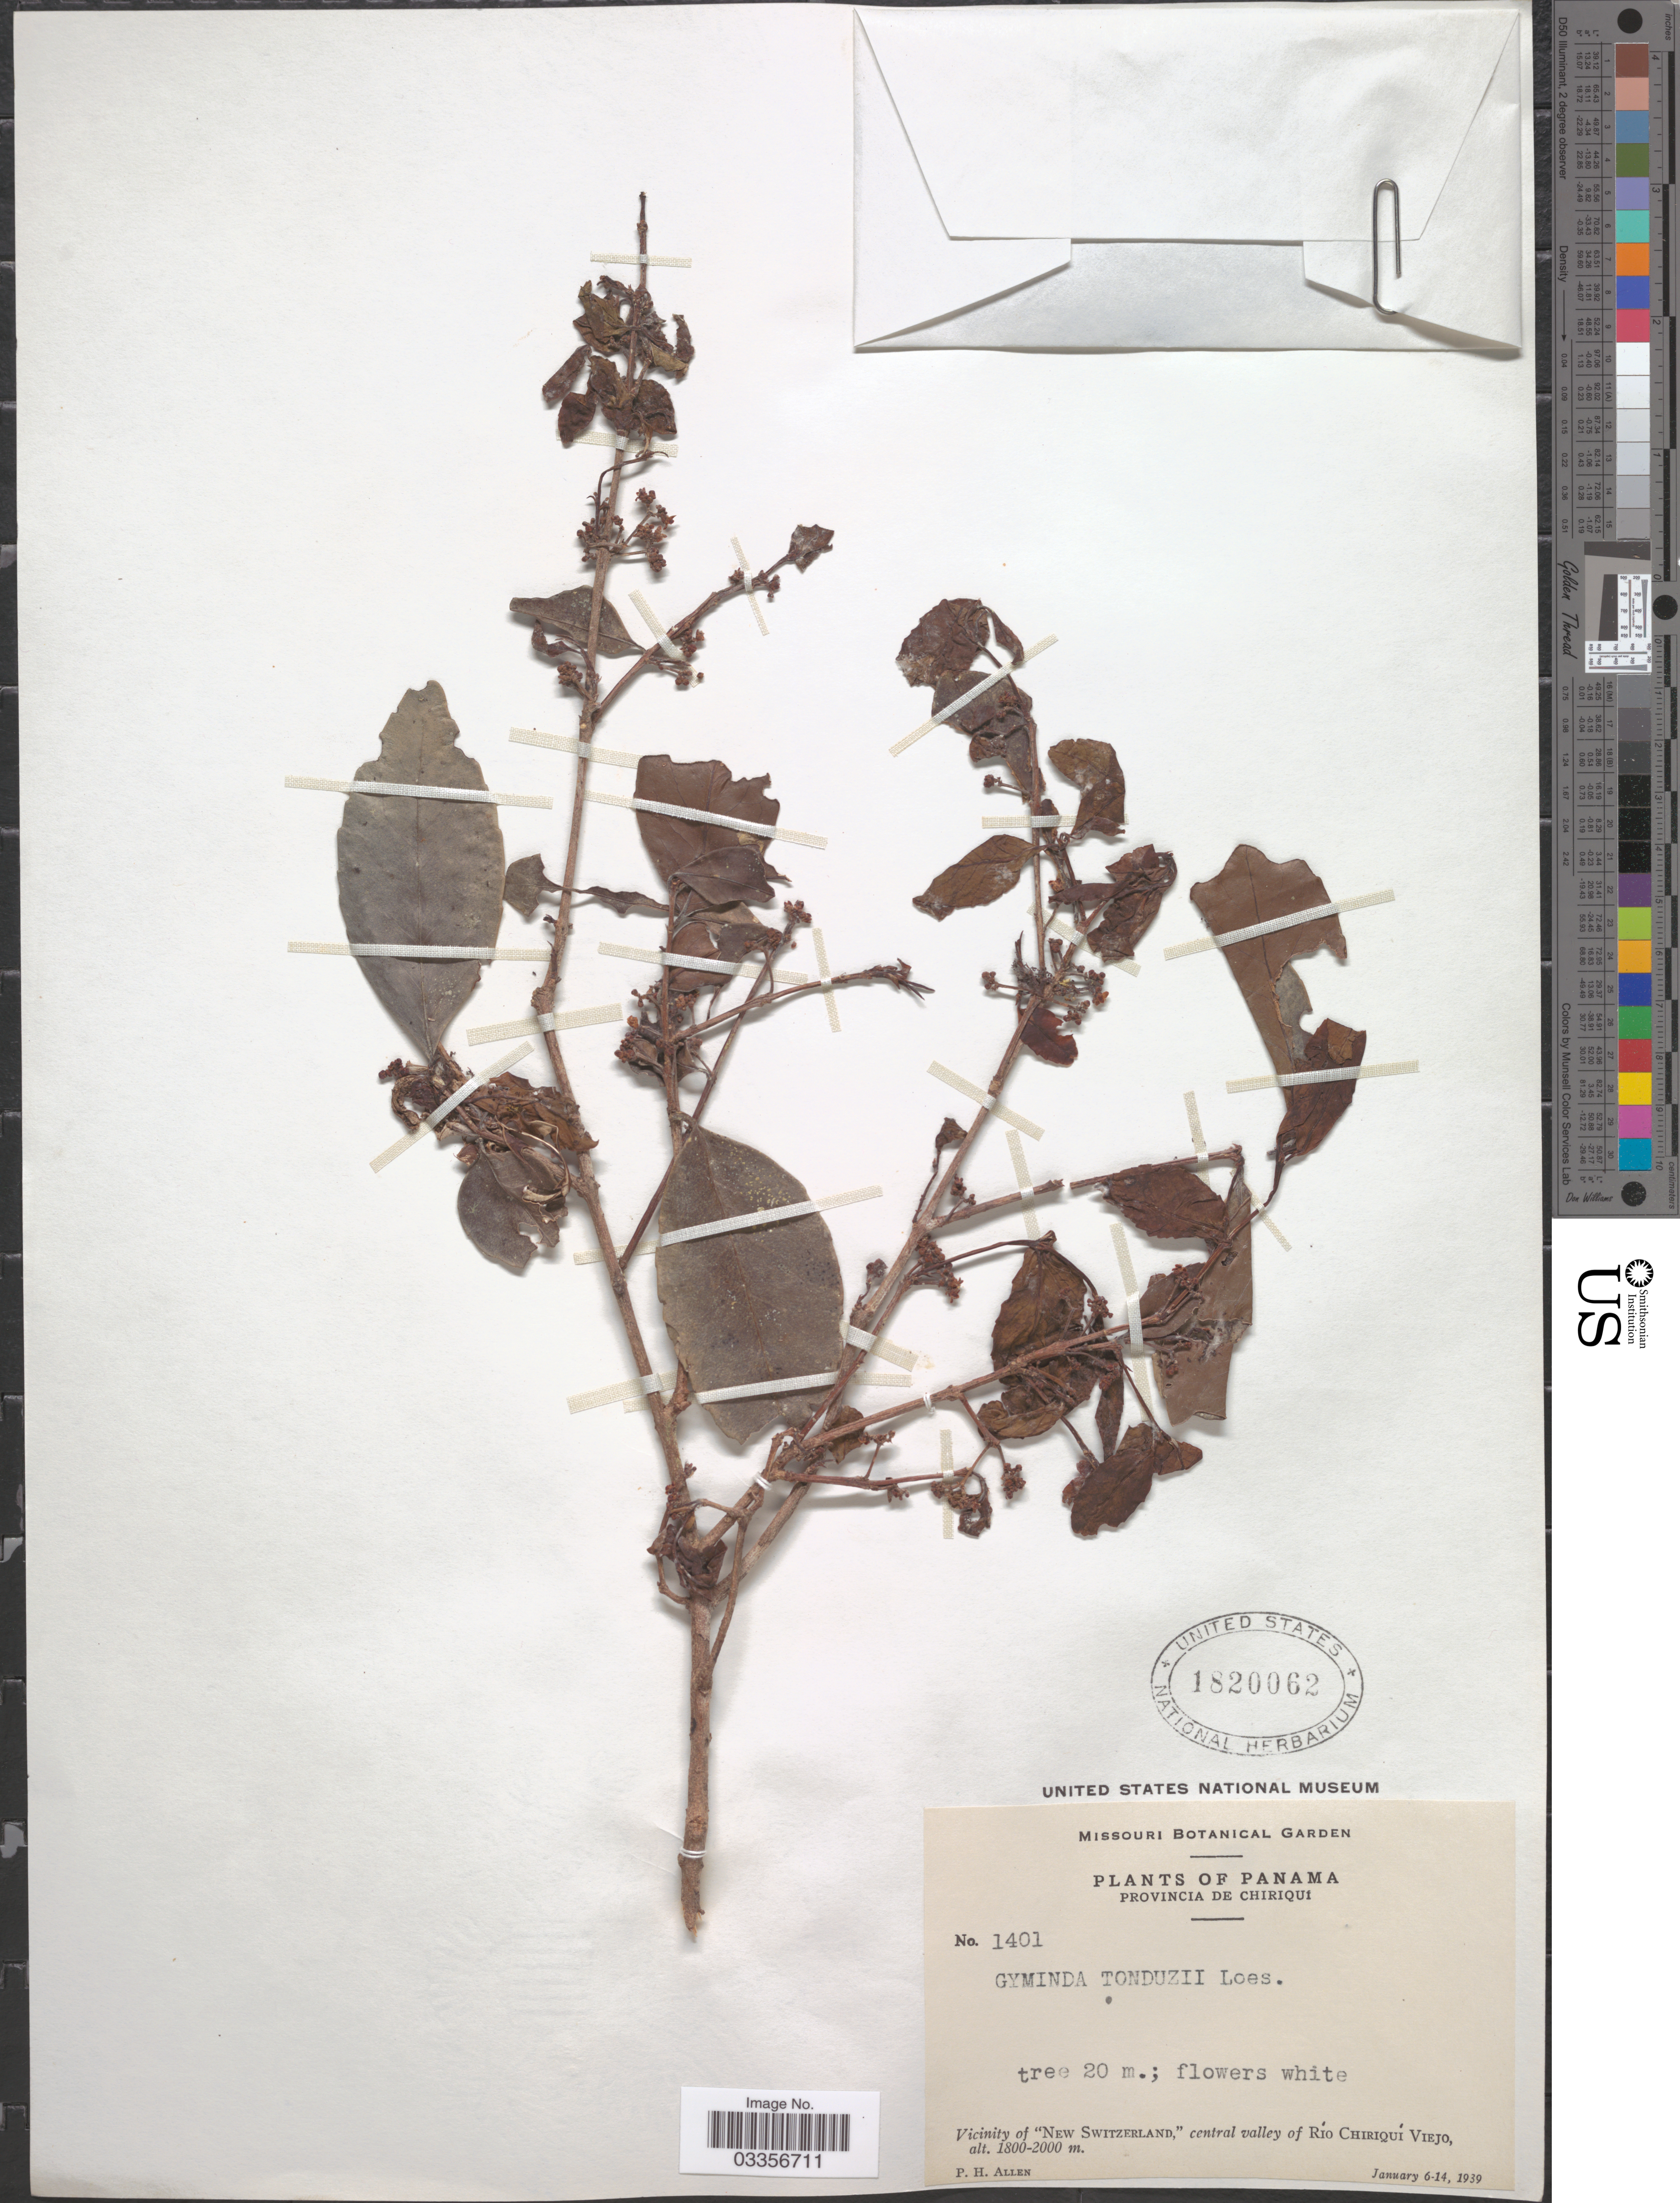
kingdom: Plantae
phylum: Tracheophyta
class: Magnoliopsida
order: Celastrales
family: Celastraceae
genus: Crossopetalum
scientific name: Crossopetalum tonduzii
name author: (Loes.) Lundell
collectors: P. H. Allen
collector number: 1401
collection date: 1939-01-06/1939-01-14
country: Panama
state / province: Chiriqui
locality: Vicinity of "New Switzerland," central valley of Río Chiriquí Viejo.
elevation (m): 1800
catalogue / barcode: US 1820062